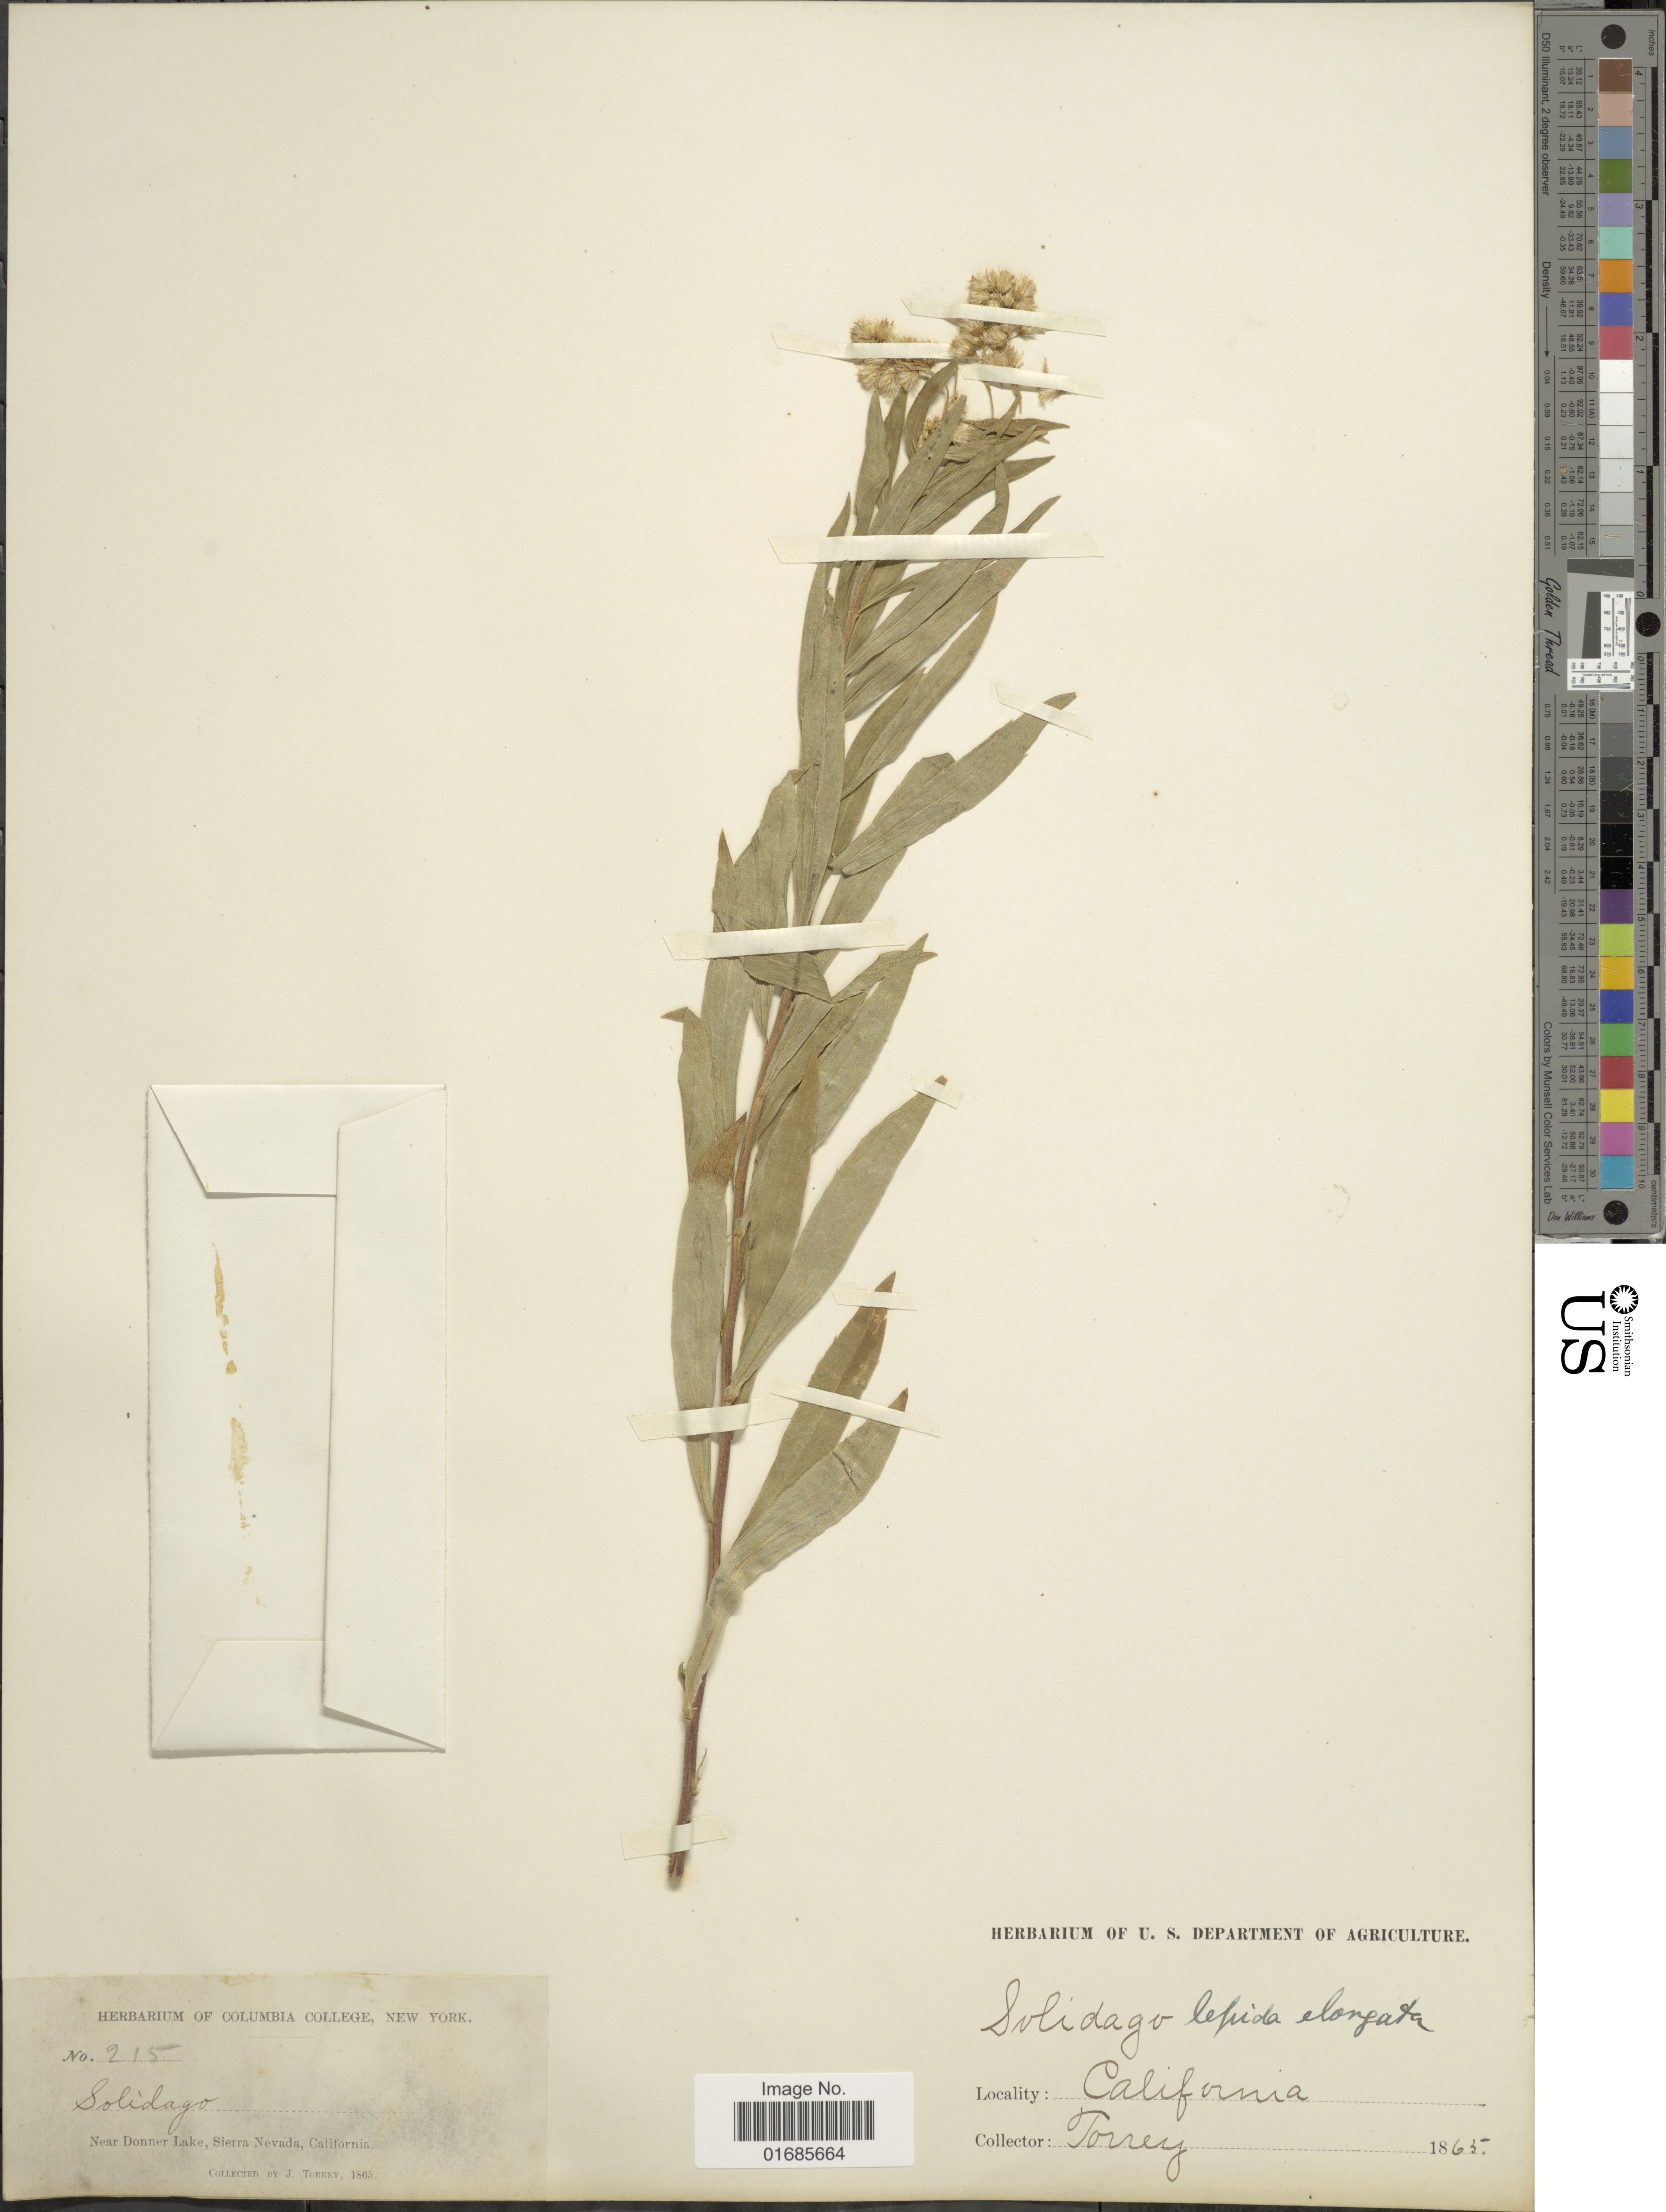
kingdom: Plantae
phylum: Tracheophyta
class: Magnoliopsida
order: Asterales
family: Asteraceae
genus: Solidago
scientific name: Solidago canadensis var. salebrosa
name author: (Piper) M.E. Jones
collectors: J. Torrey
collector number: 215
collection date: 1865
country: United States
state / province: California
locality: Near Donner Lake, Sierra Nevada